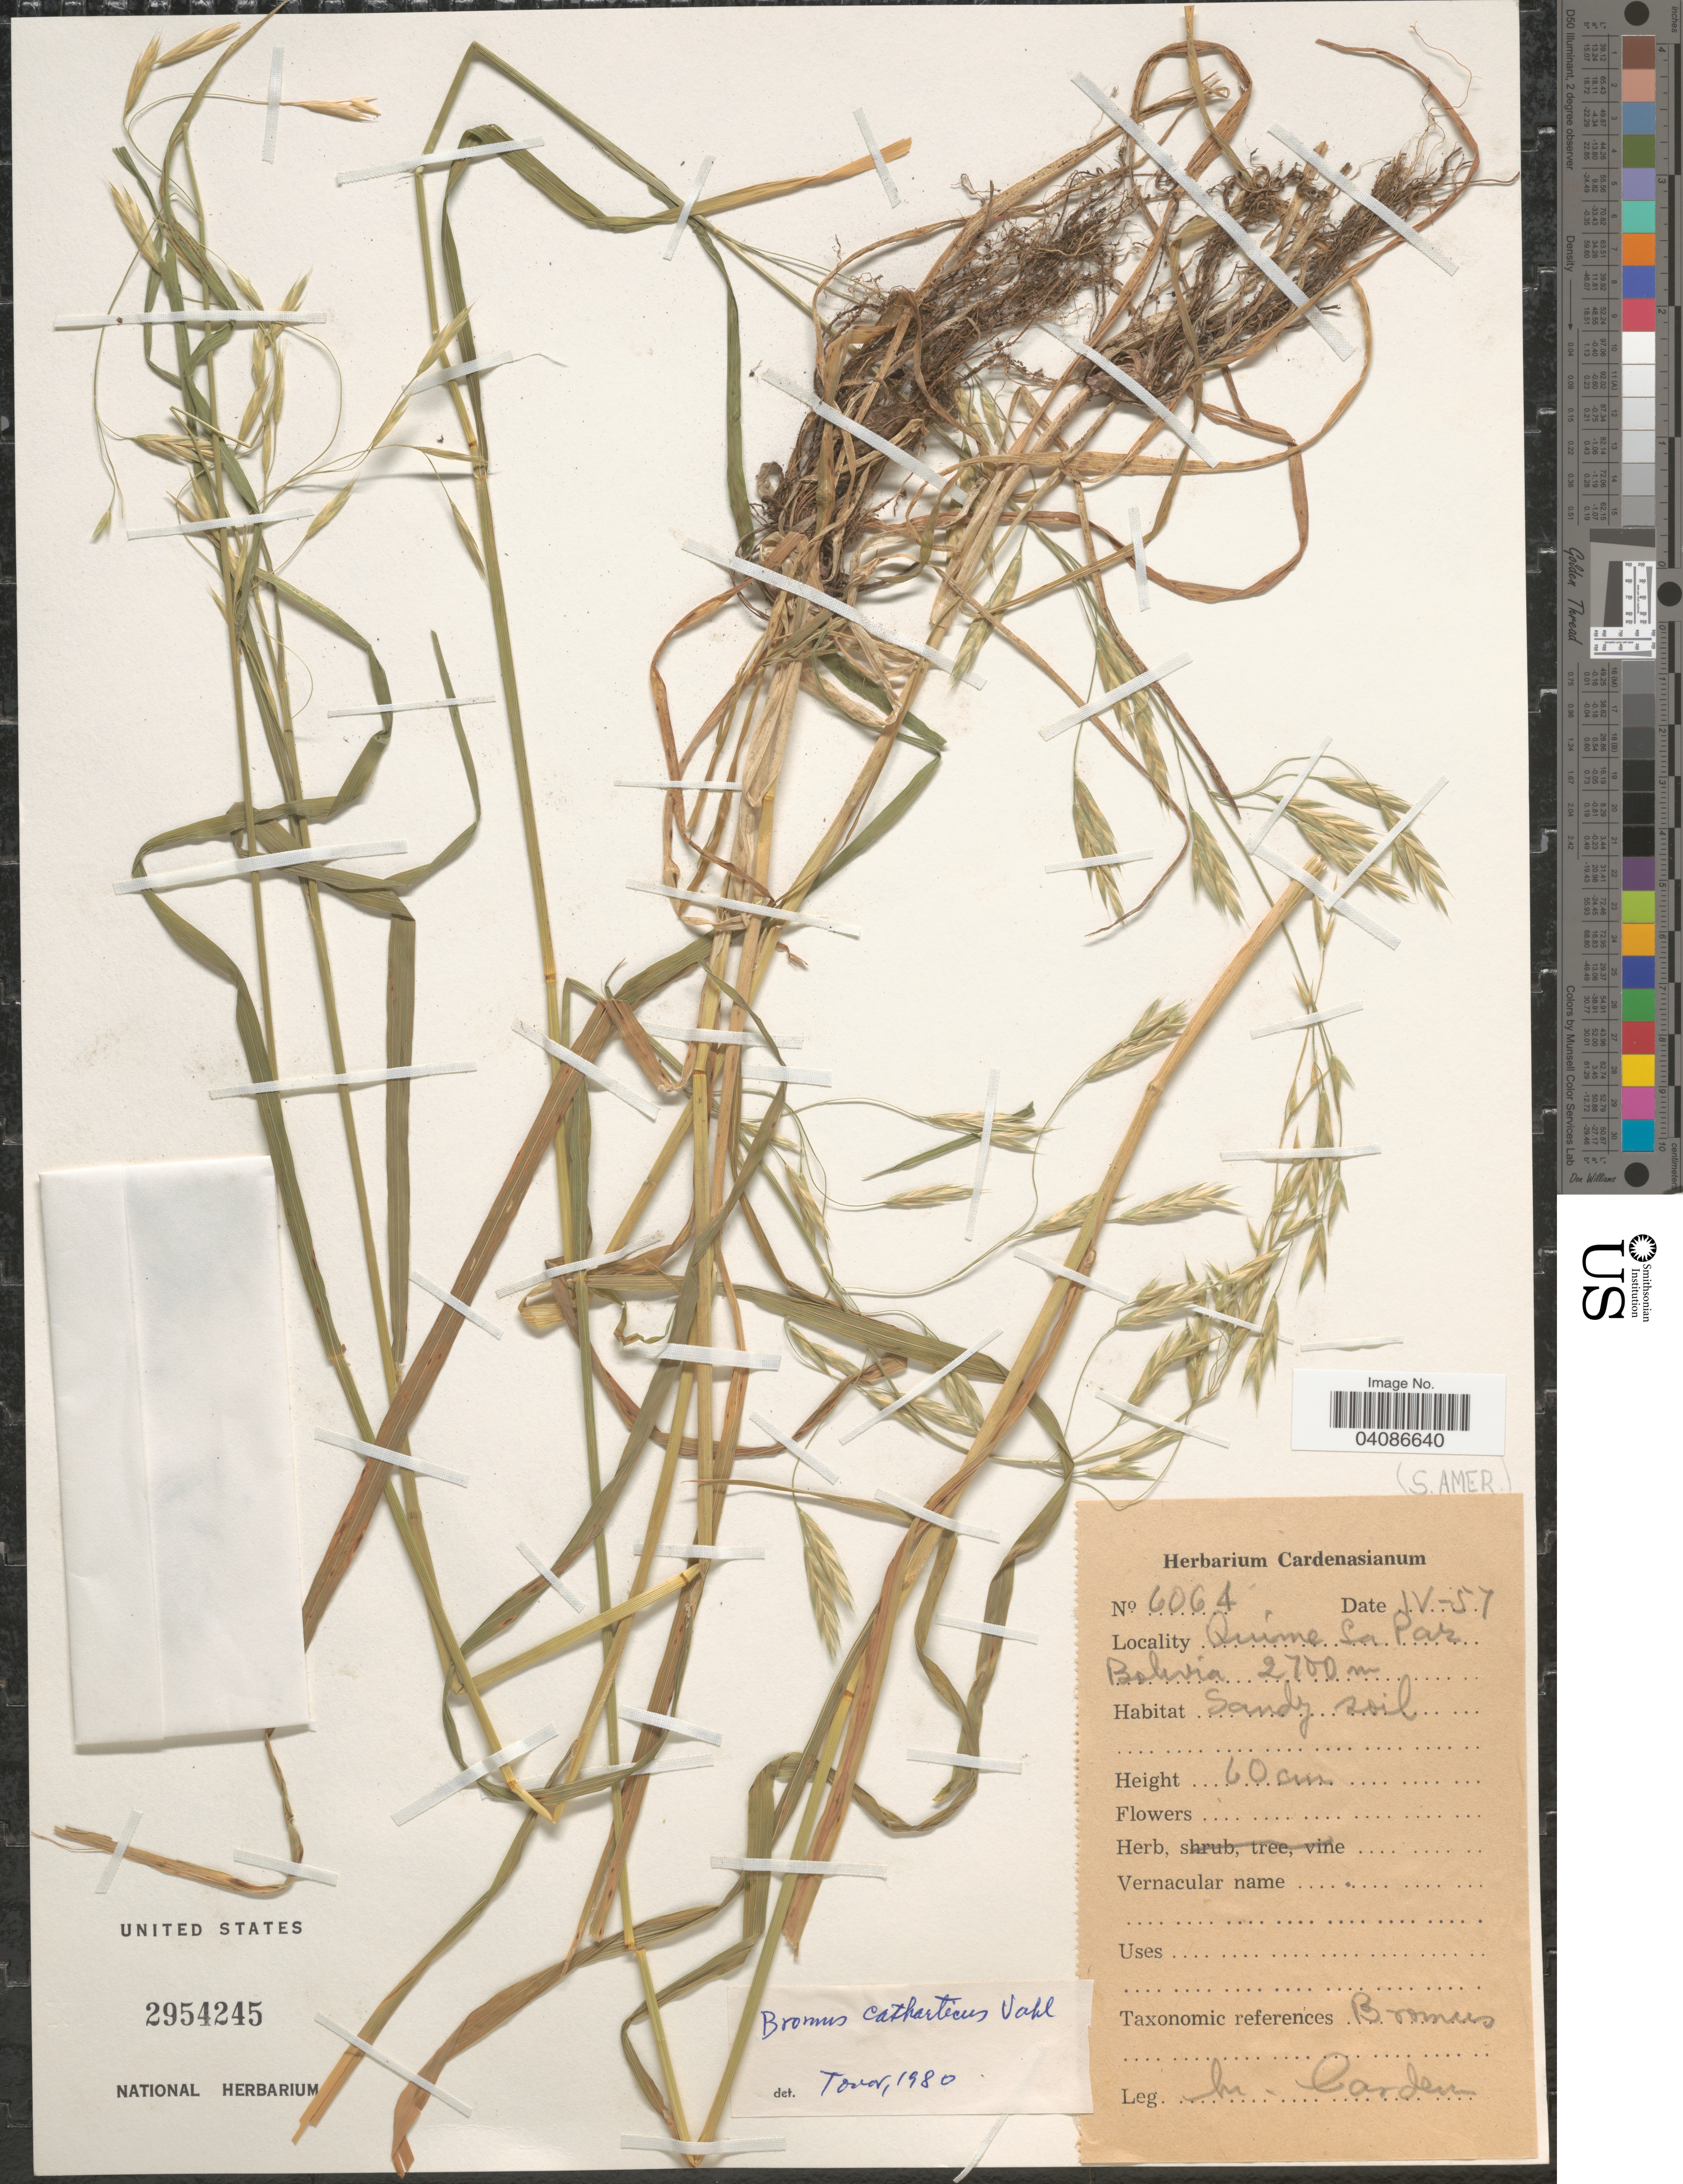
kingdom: Plantae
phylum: Tracheophyta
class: Liliopsida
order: Poales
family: Poaceae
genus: Bromus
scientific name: Bromus catharticus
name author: Vahl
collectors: M. Cárdenas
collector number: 6064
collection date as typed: Transcribed d/m/y: /4/57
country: Bolivia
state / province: La Paz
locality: Quime.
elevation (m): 2700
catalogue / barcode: US 2954245